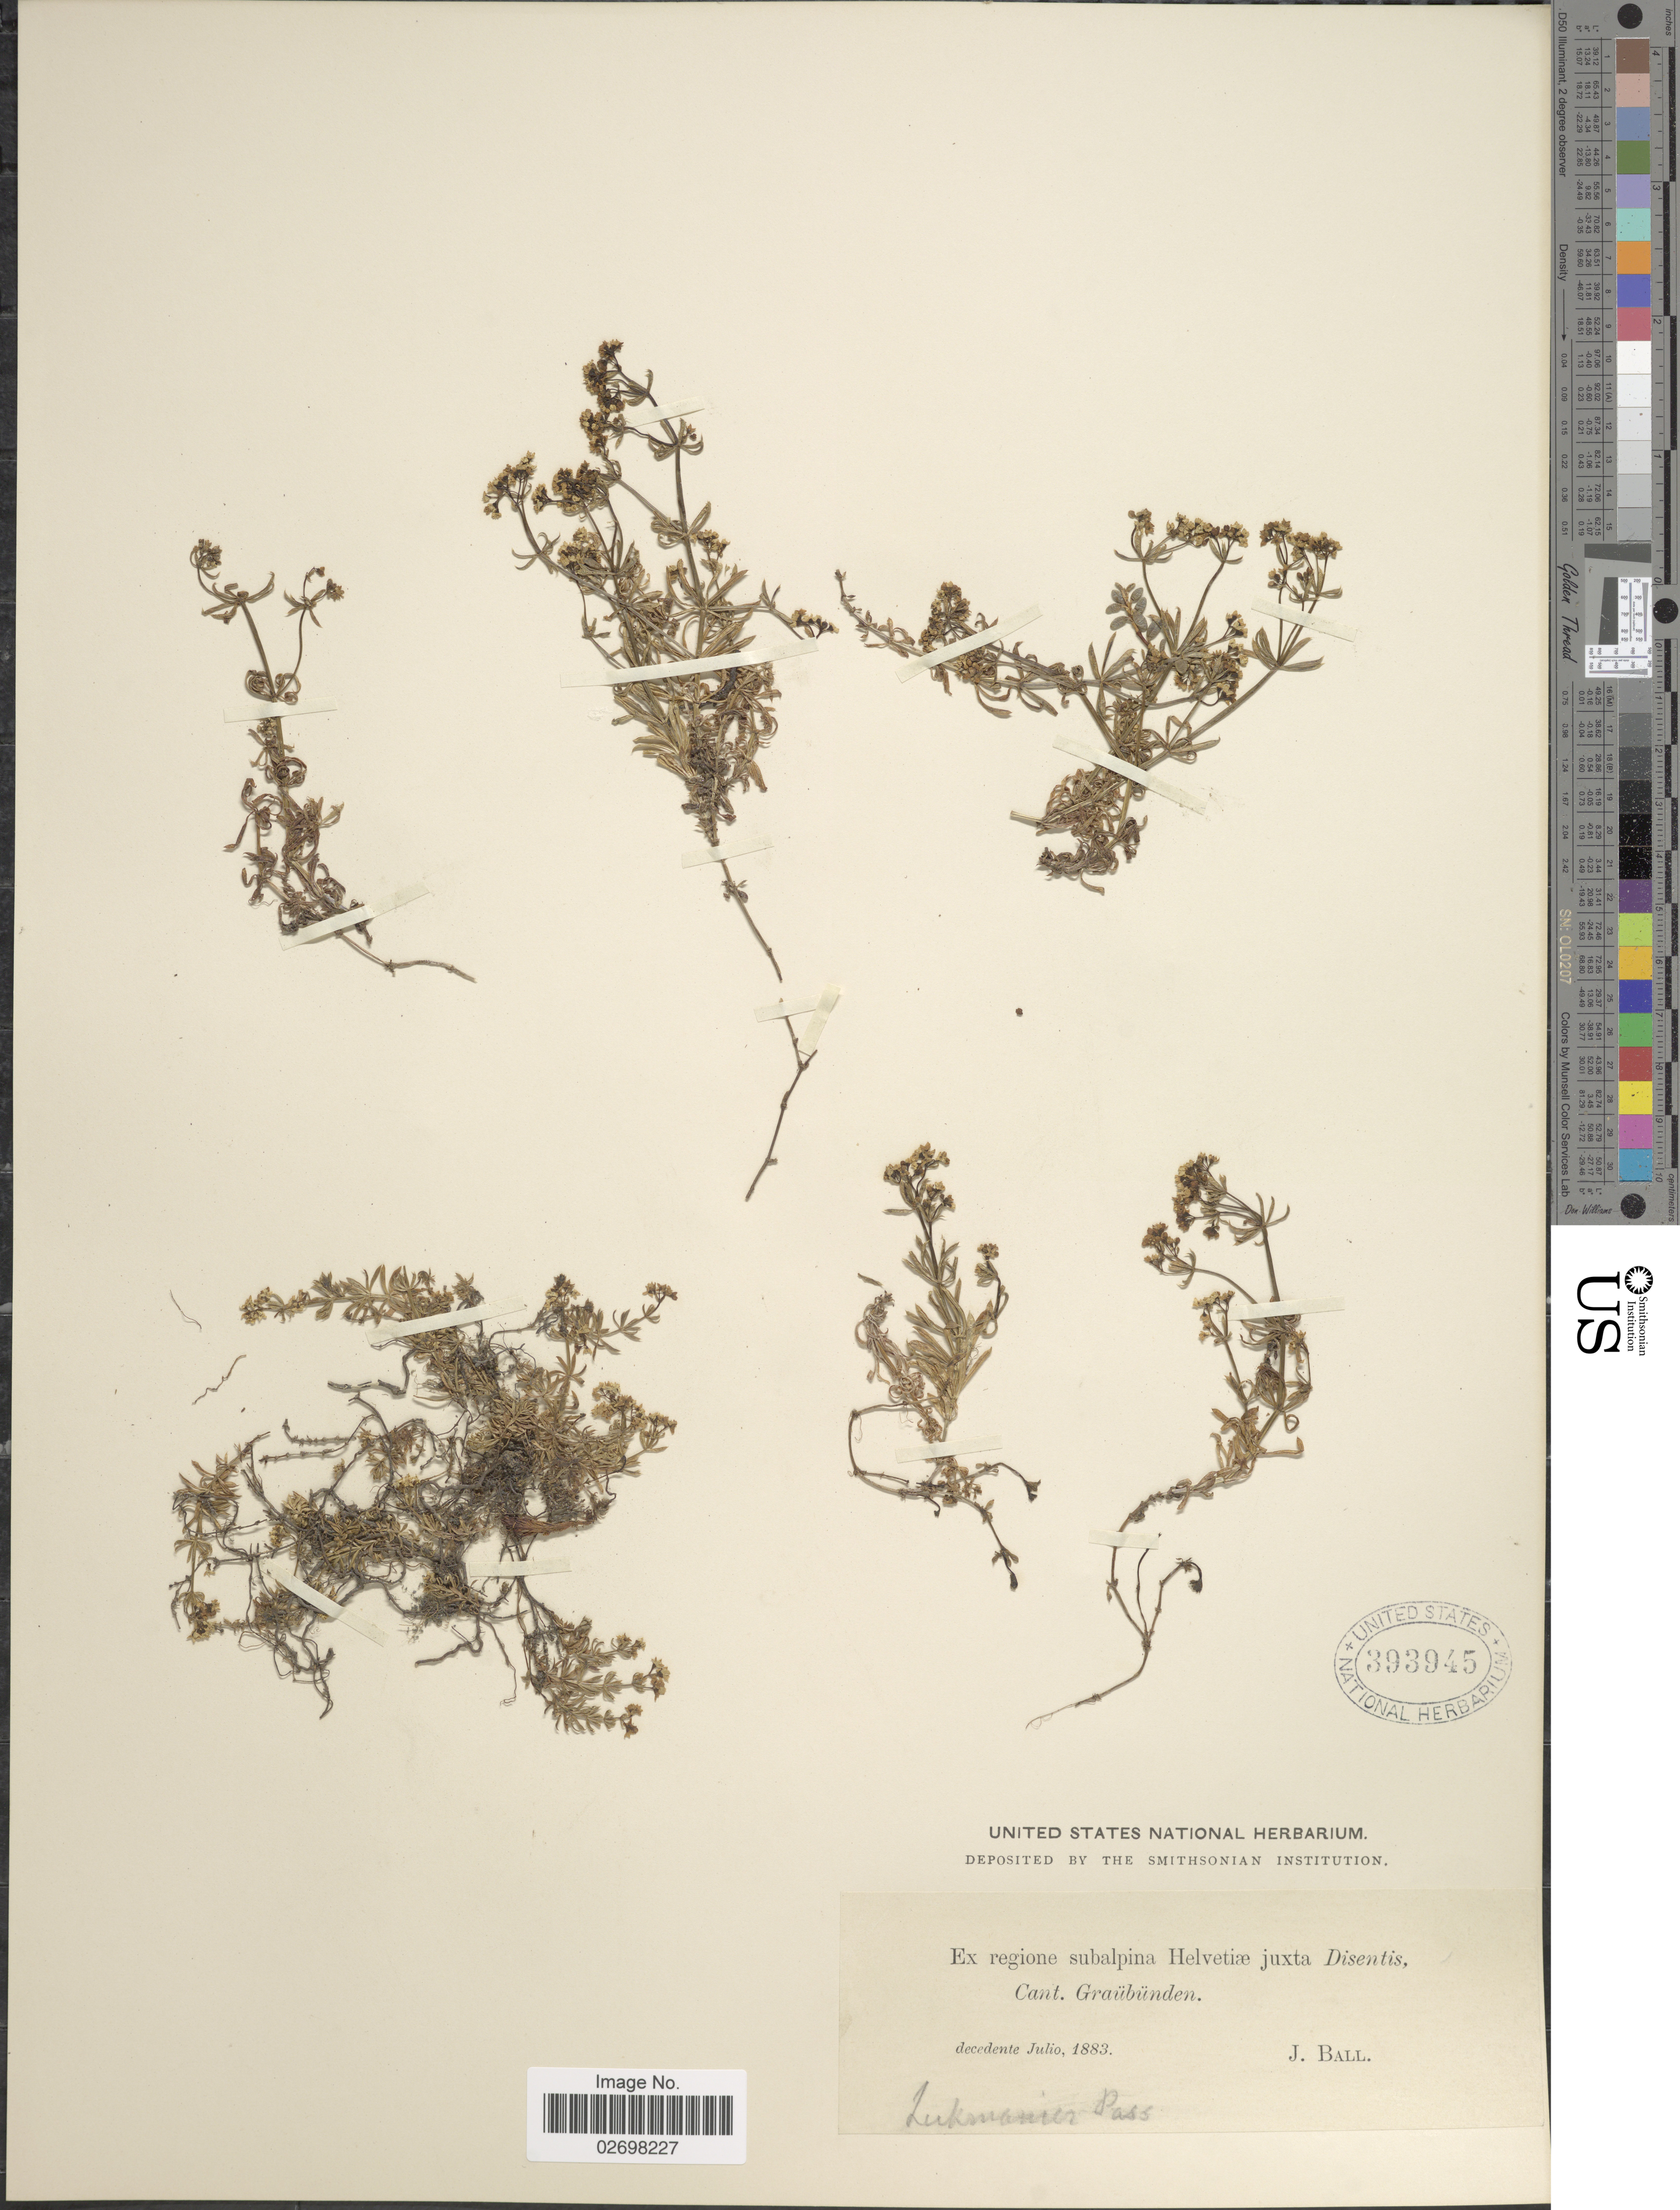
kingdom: Plantae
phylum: Tracheophyta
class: Magnoliopsida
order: Gentianales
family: Rubiaceae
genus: Galium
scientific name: Galium sp.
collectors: J. Ball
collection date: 1883-07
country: Switzerland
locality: Regione subalpina Helvetiæ juxta Disentis, Cant. Graübünden, Luk [illegible text] Pass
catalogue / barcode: US 393945